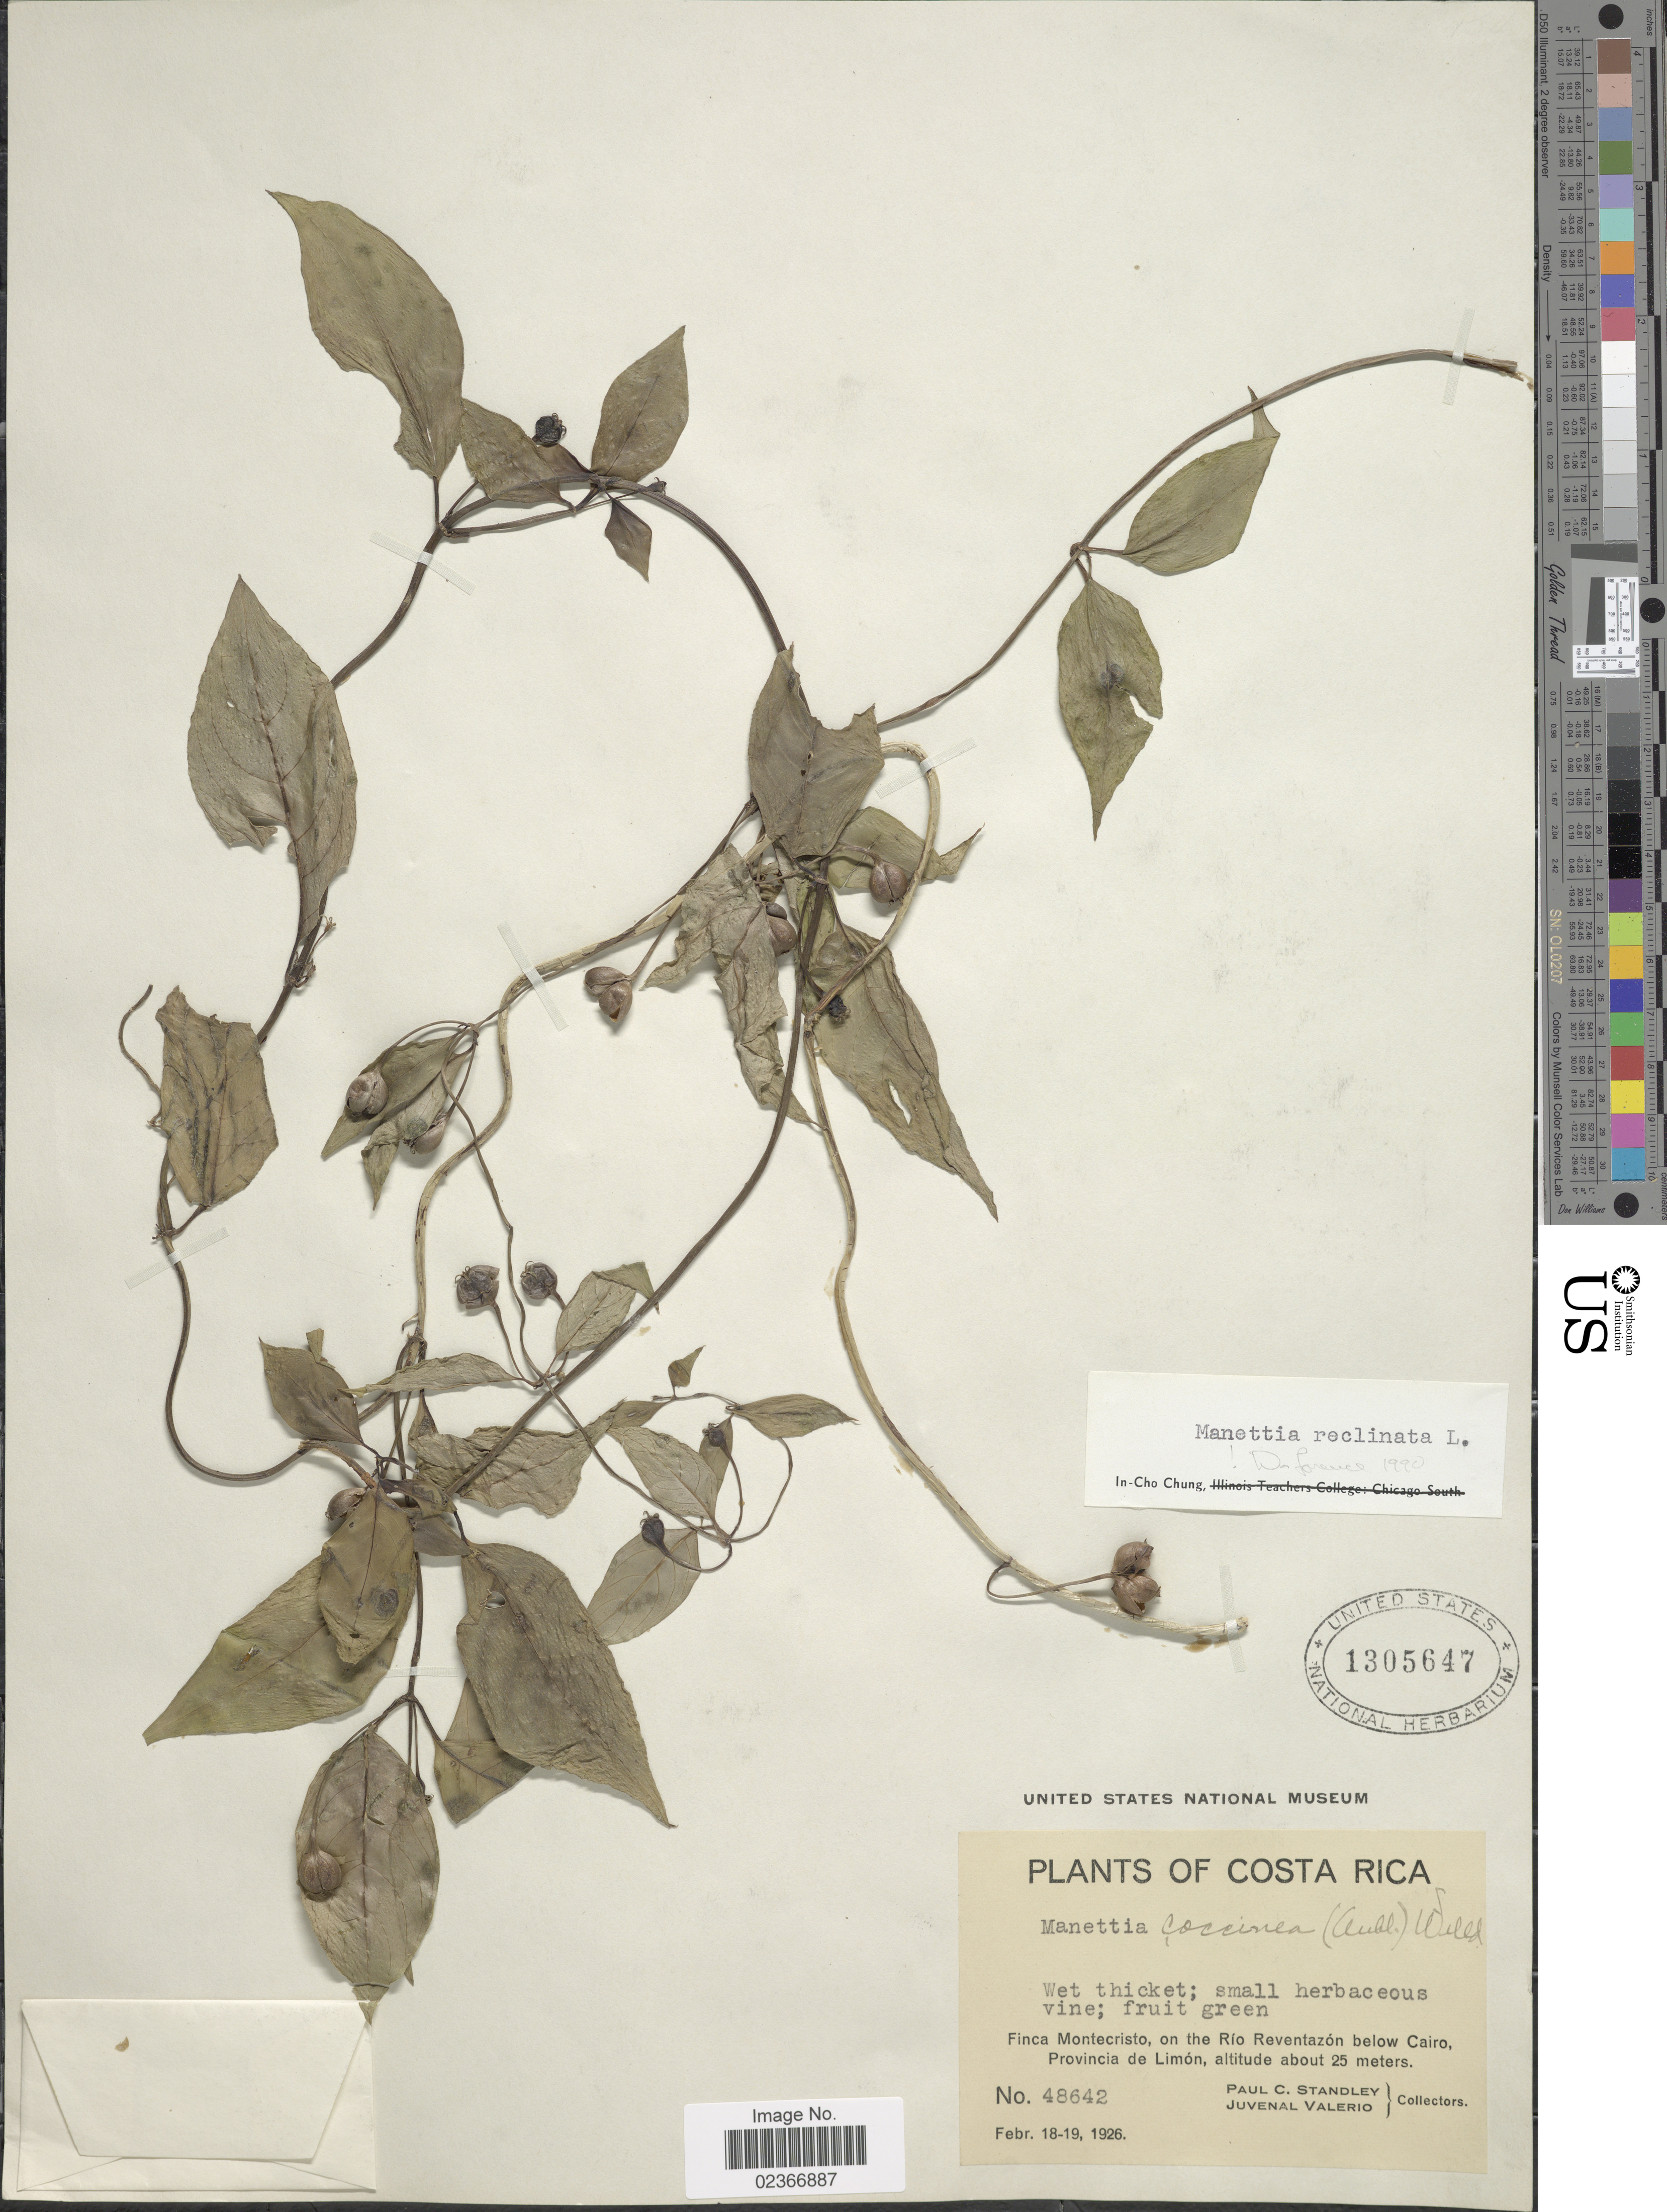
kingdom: Plantae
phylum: Tracheophyta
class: Magnoliopsida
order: Gentianales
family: Rubiaceae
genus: Manettia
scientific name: Manettia reclinata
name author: L.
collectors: P. C. Standley & J. Valerio R.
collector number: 48642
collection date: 1926-02-18/1926-02-19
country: Costa Rica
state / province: Limón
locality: Finca Montecristo, on the Rio Reventazon below Cairo, Provincia de Limon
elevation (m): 25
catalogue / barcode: US 1305647